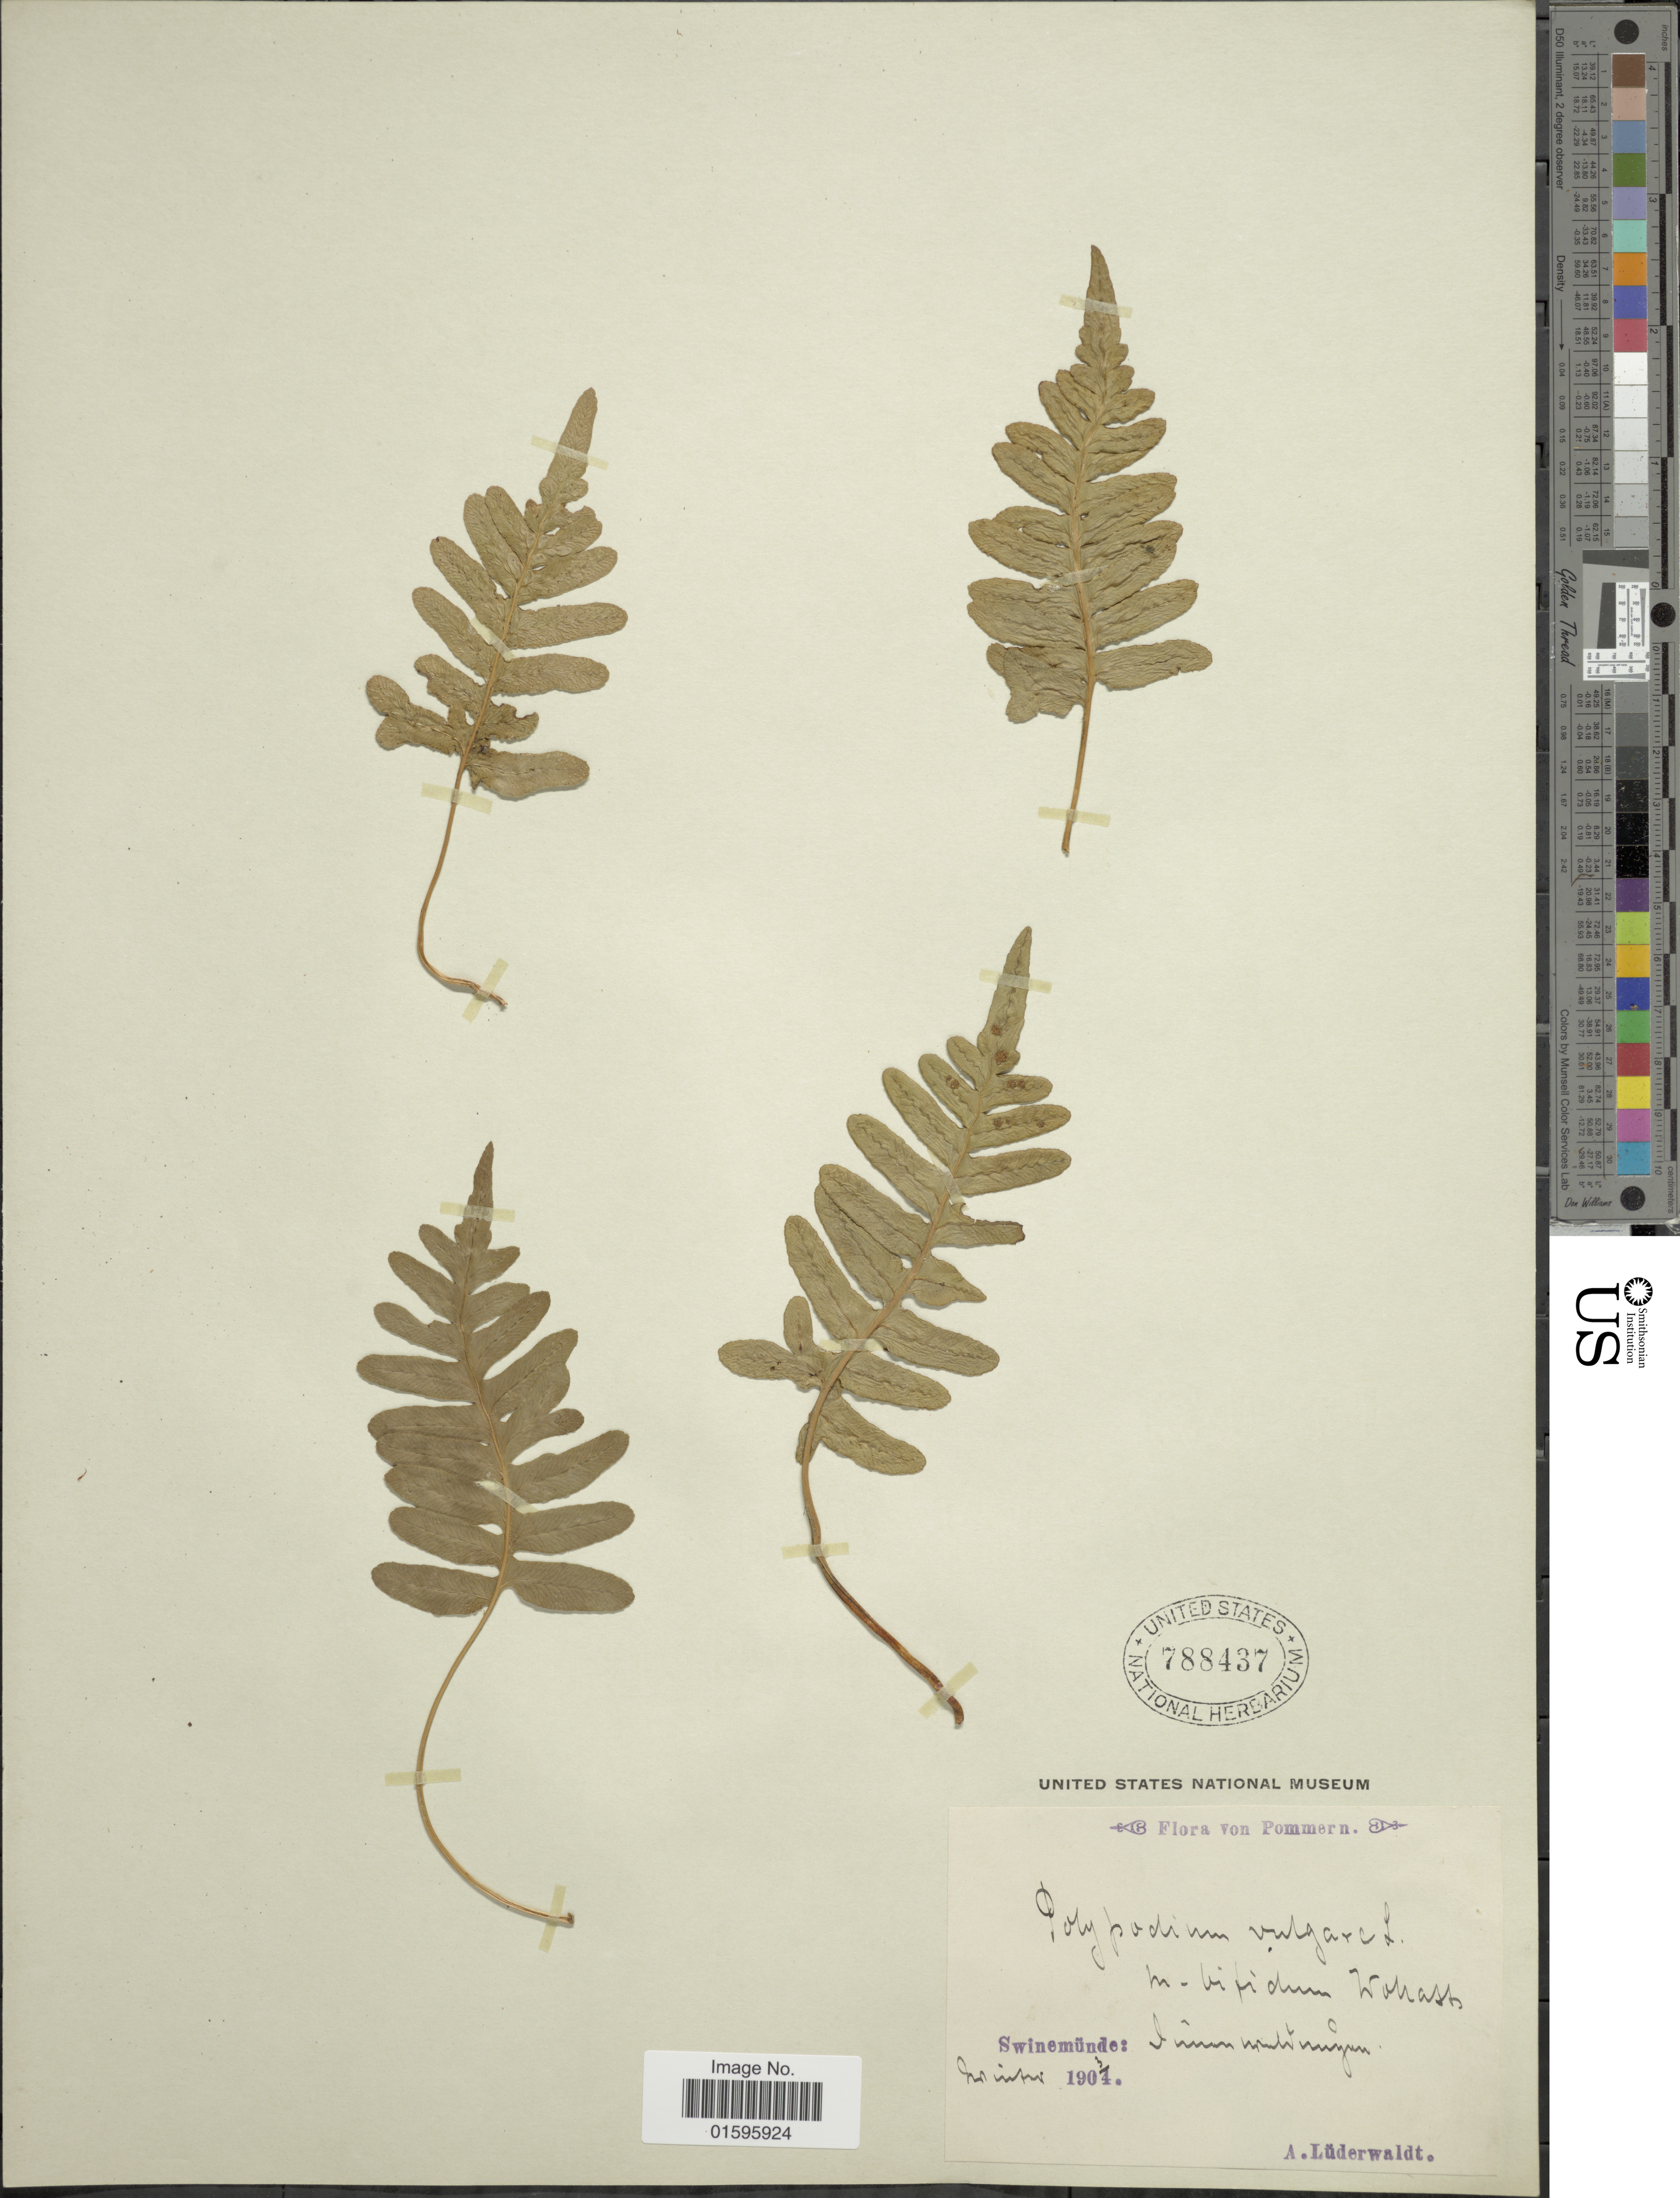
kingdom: Plantae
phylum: Tracheophyta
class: Polypodiopsida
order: Polypodiales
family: Polypodiaceae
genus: Polypodium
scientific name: Polypodium vulgare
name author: L.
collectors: A. Lüderwaldt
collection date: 1903/1904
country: Poland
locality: Pommern, Swinemunde [interpreted]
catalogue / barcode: US 788437